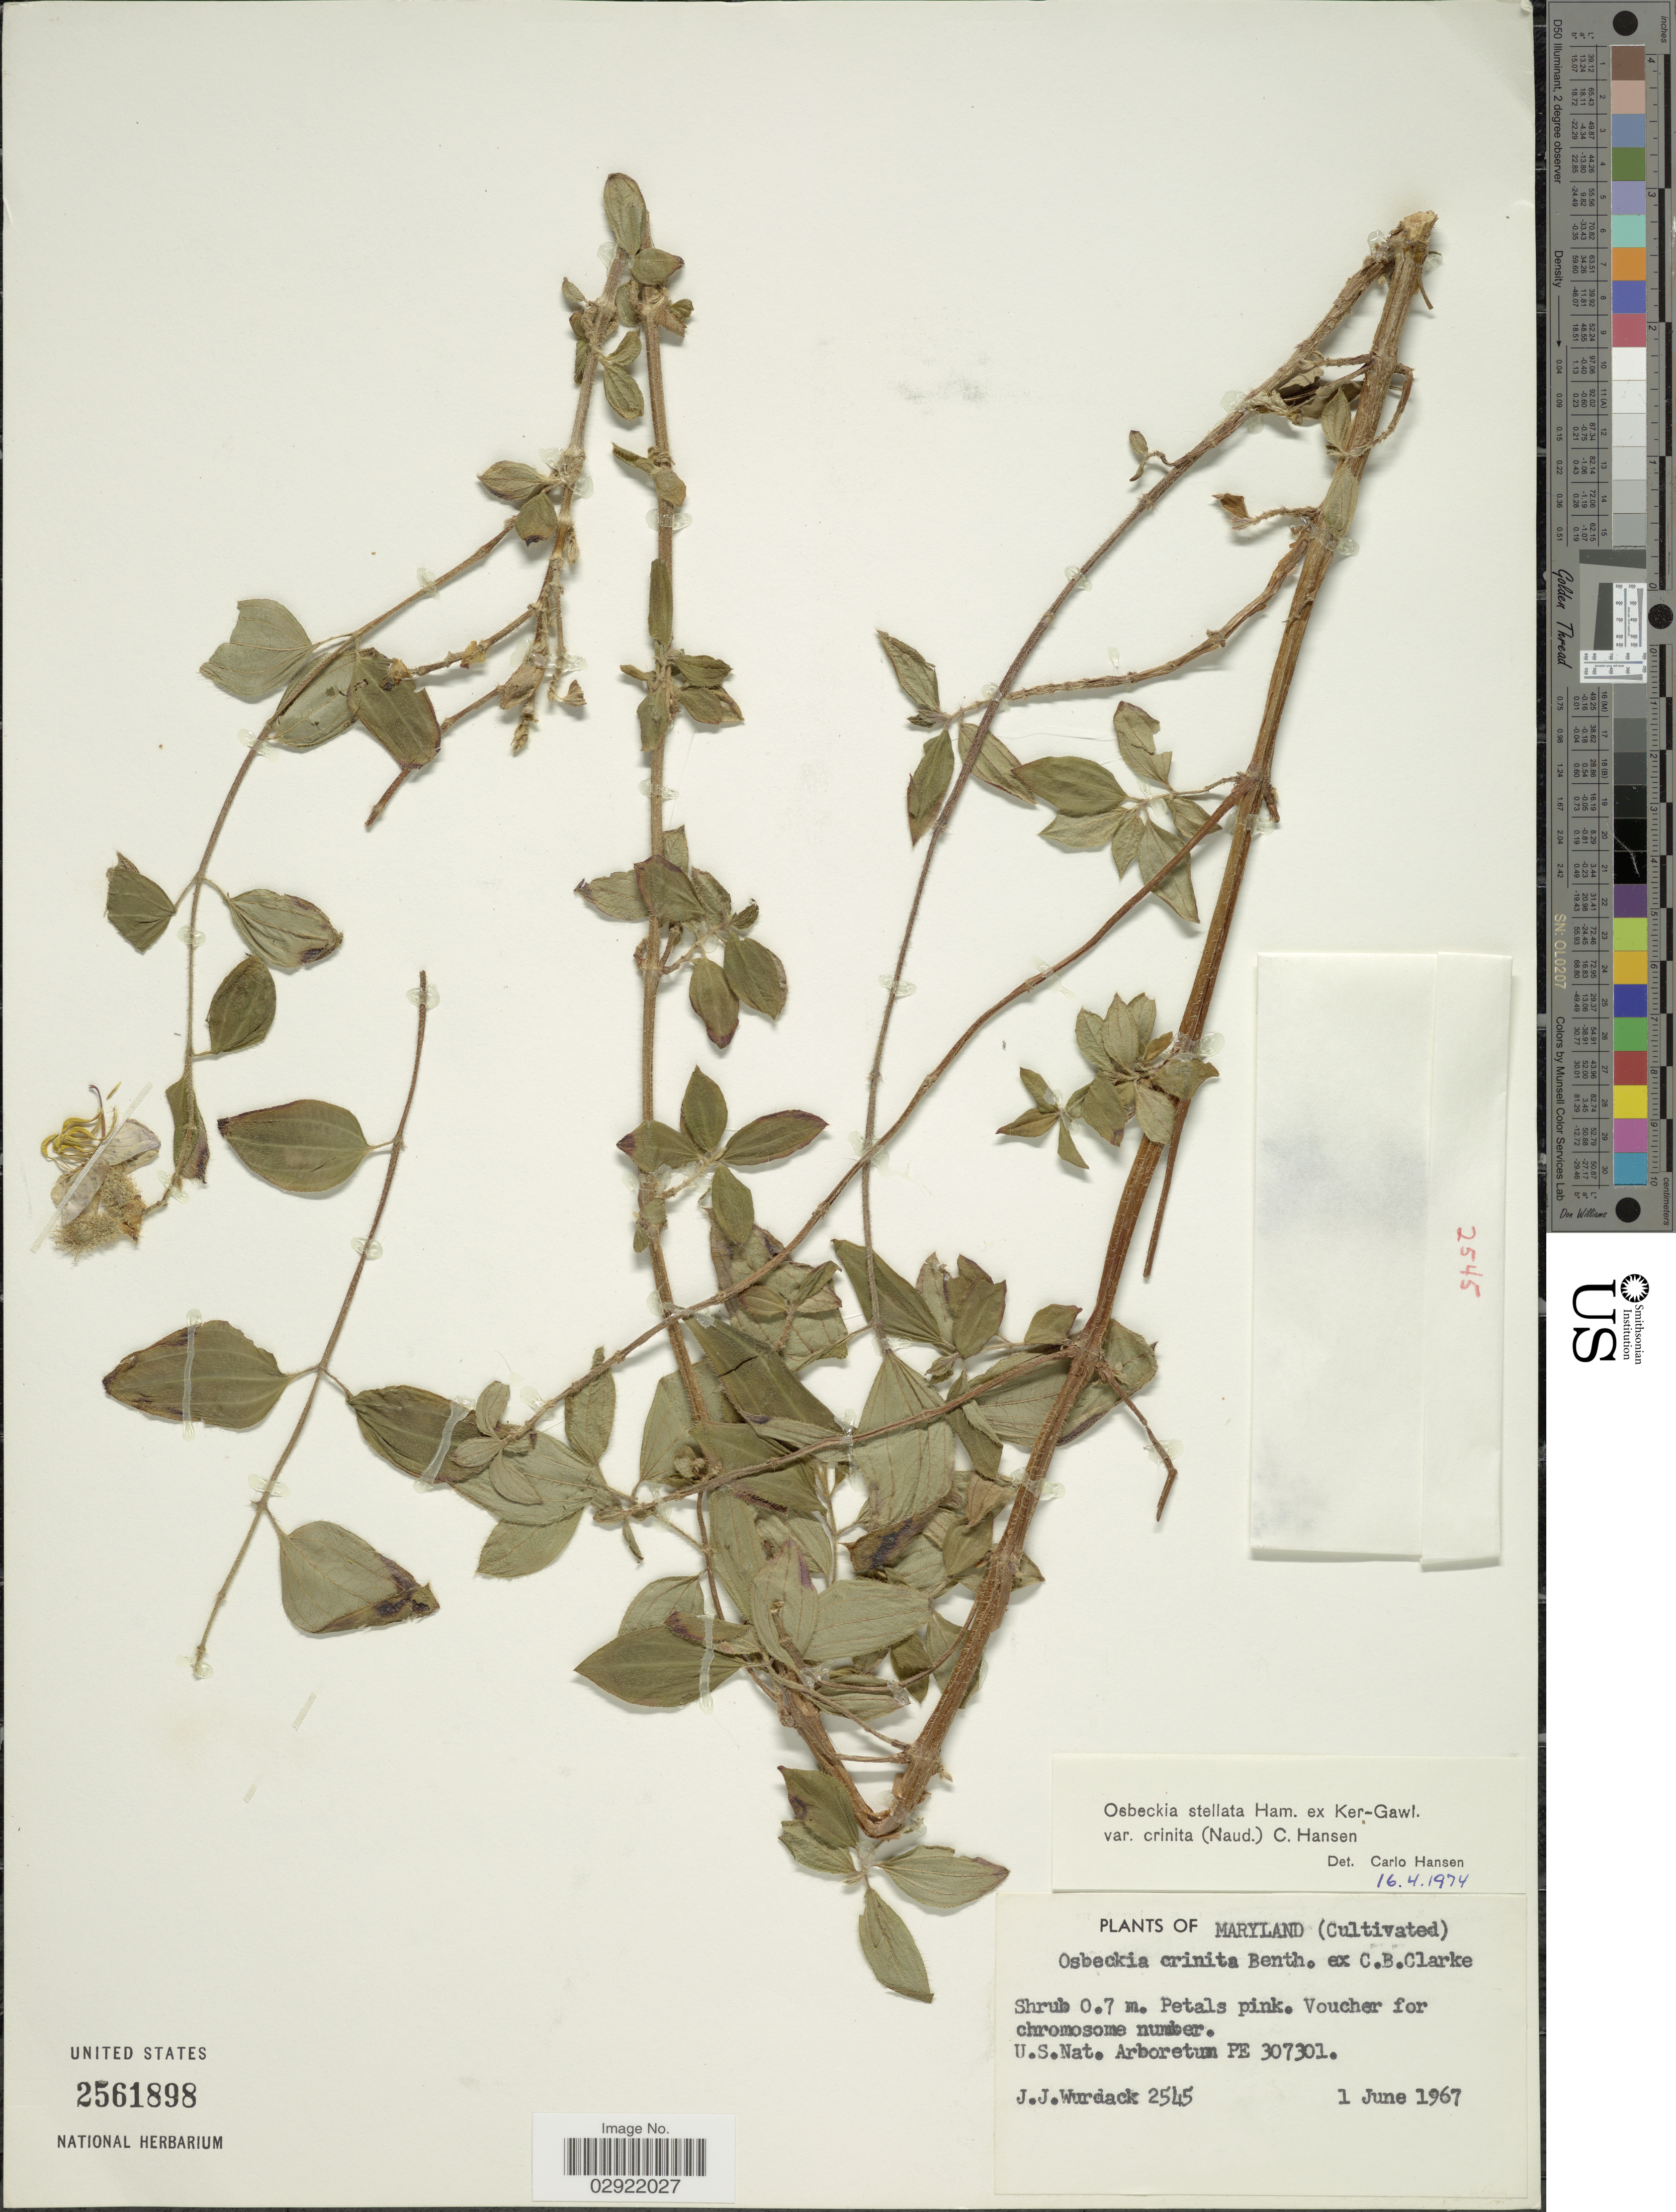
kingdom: Plantae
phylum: Tracheophyta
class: Magnoliopsida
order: Myrtales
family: Melastomataceae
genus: Osbeckia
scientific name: Osbeckia stellata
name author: Wall. ex C.B. Clarke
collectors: J. J. Wurdack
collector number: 2545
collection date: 1967-06-01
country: United States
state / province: Maryland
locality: U.S. Nat. Arboretum PE 307301.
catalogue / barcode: US 2561898